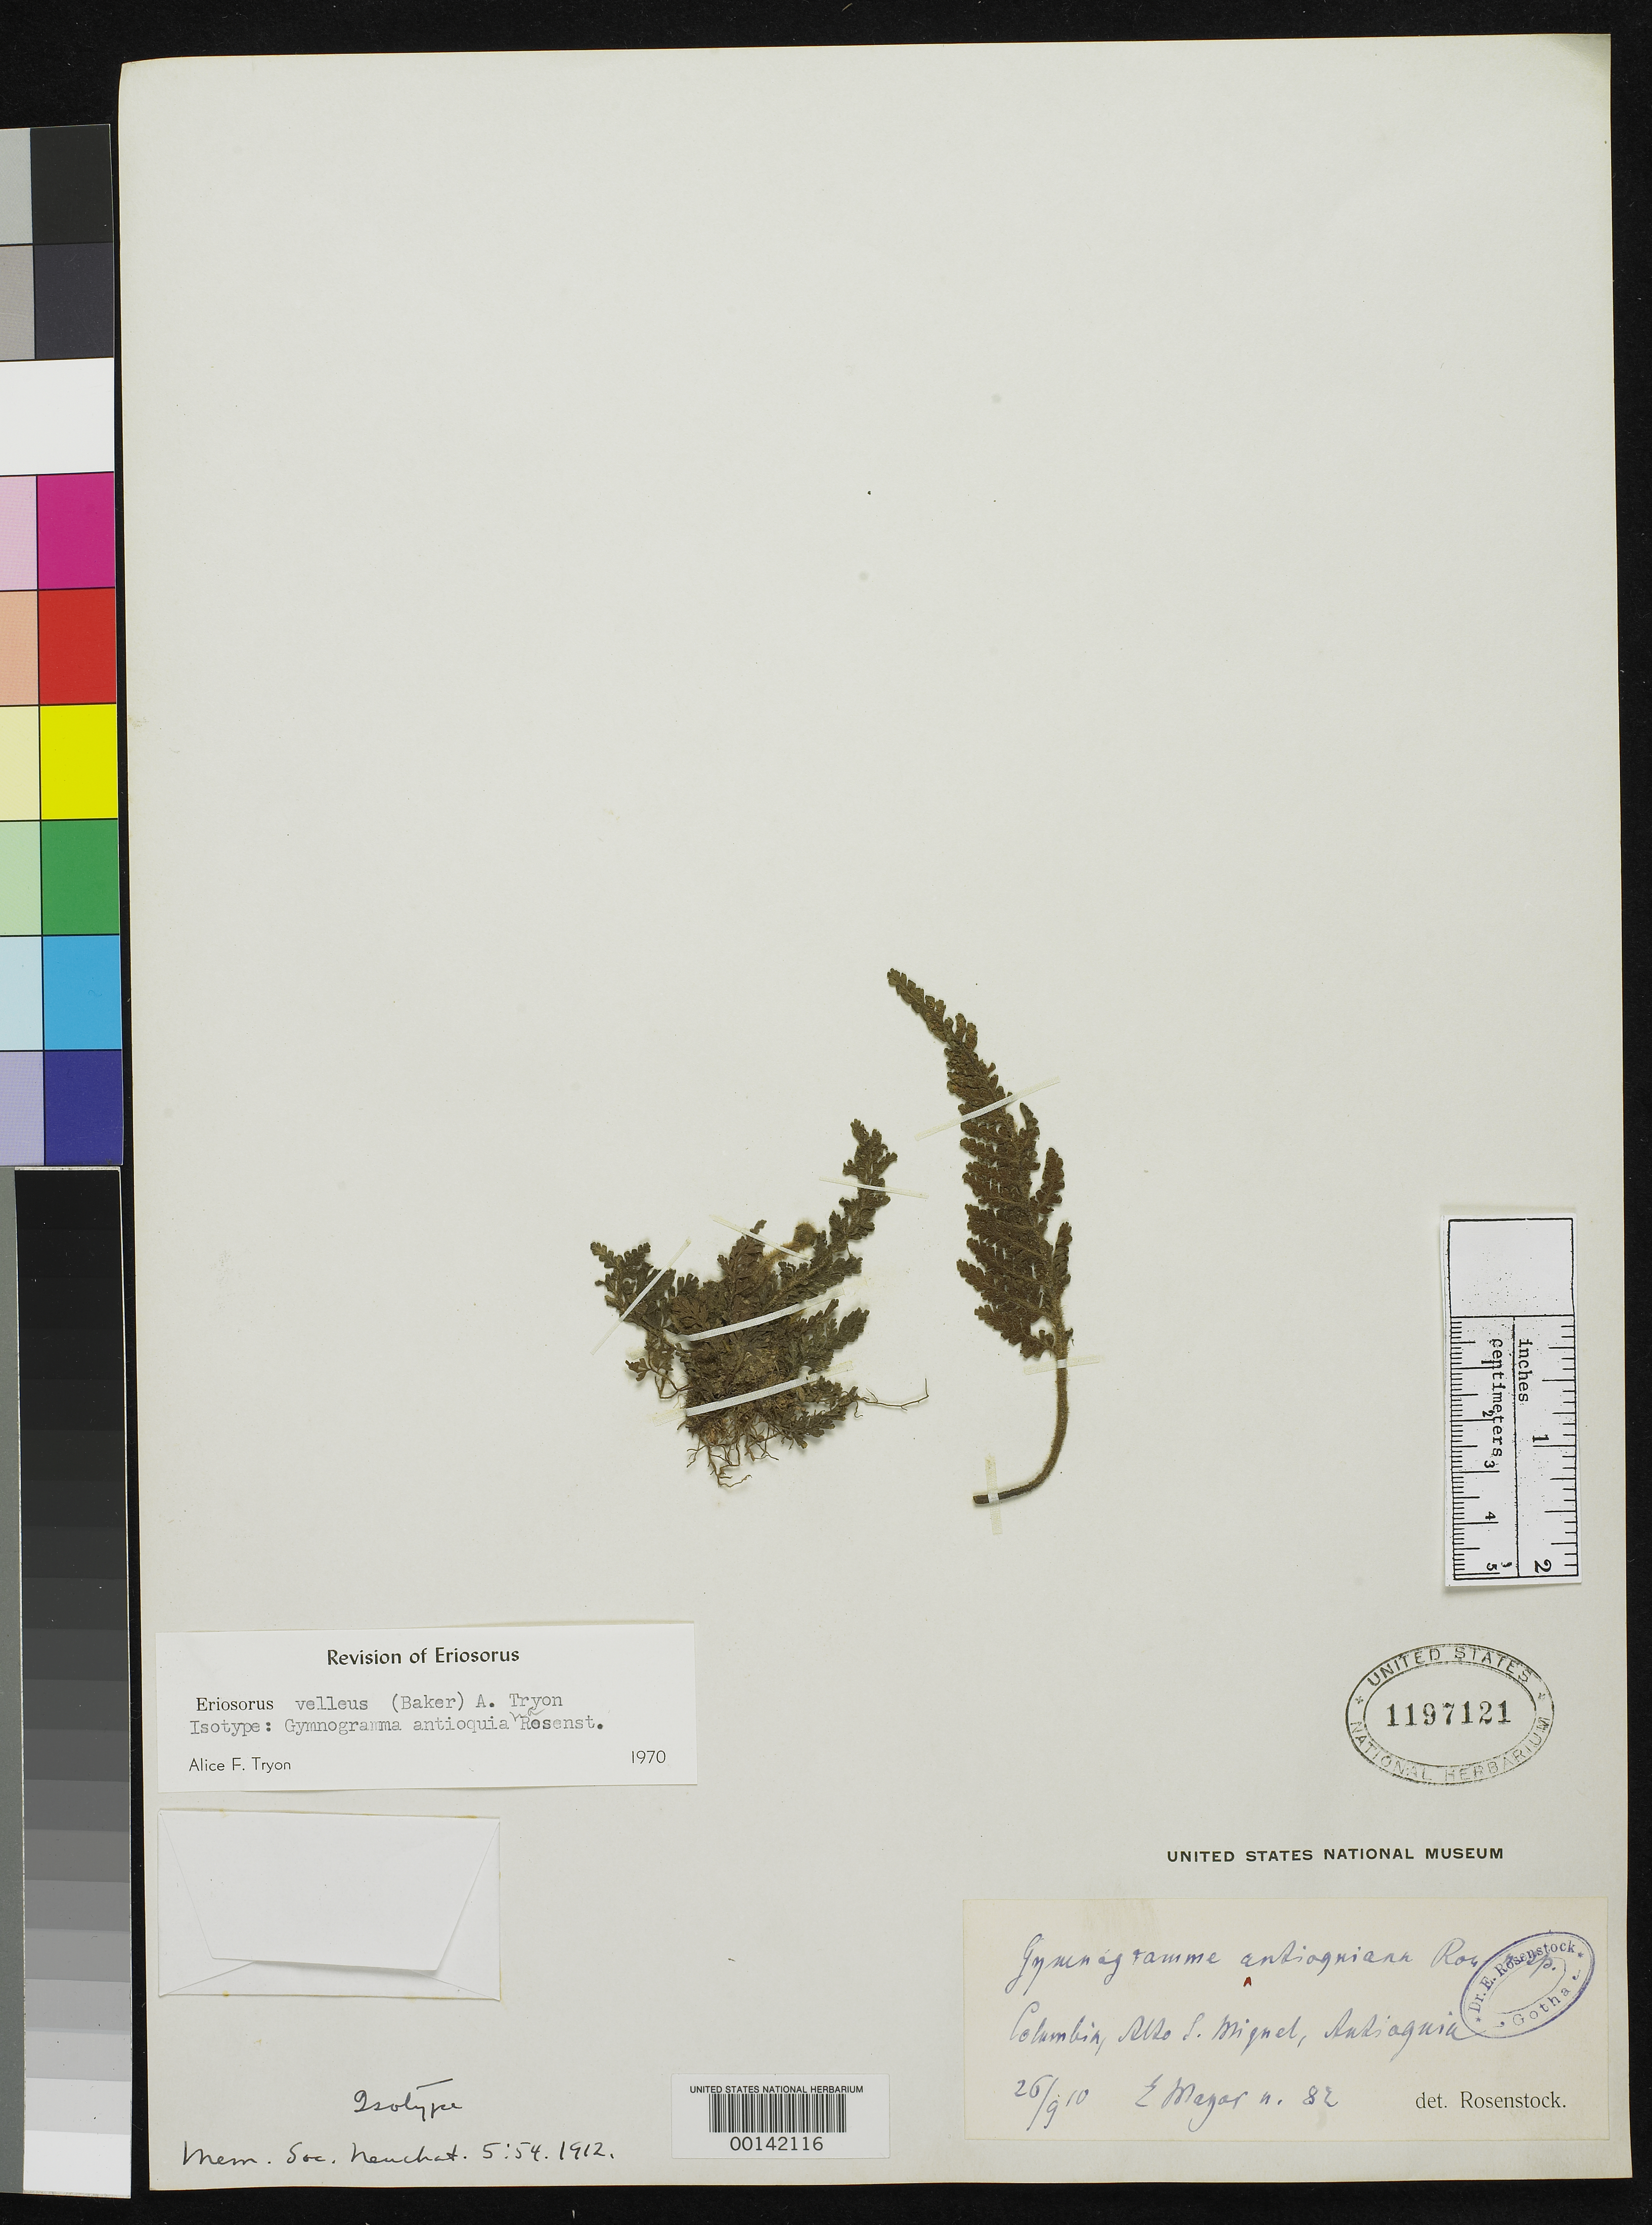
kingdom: Plantae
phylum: Tracheophyta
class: Polypodiopsida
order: Polypodiales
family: Pteridaceae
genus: Gymnogramma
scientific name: Gymnogramma antioguiana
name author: Rosenst.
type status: Type Collection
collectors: E. Mayer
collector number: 82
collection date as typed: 02 May 1882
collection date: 1882-05-02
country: Colombia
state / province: Antioquia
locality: S. Miguel.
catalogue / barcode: US 1197121